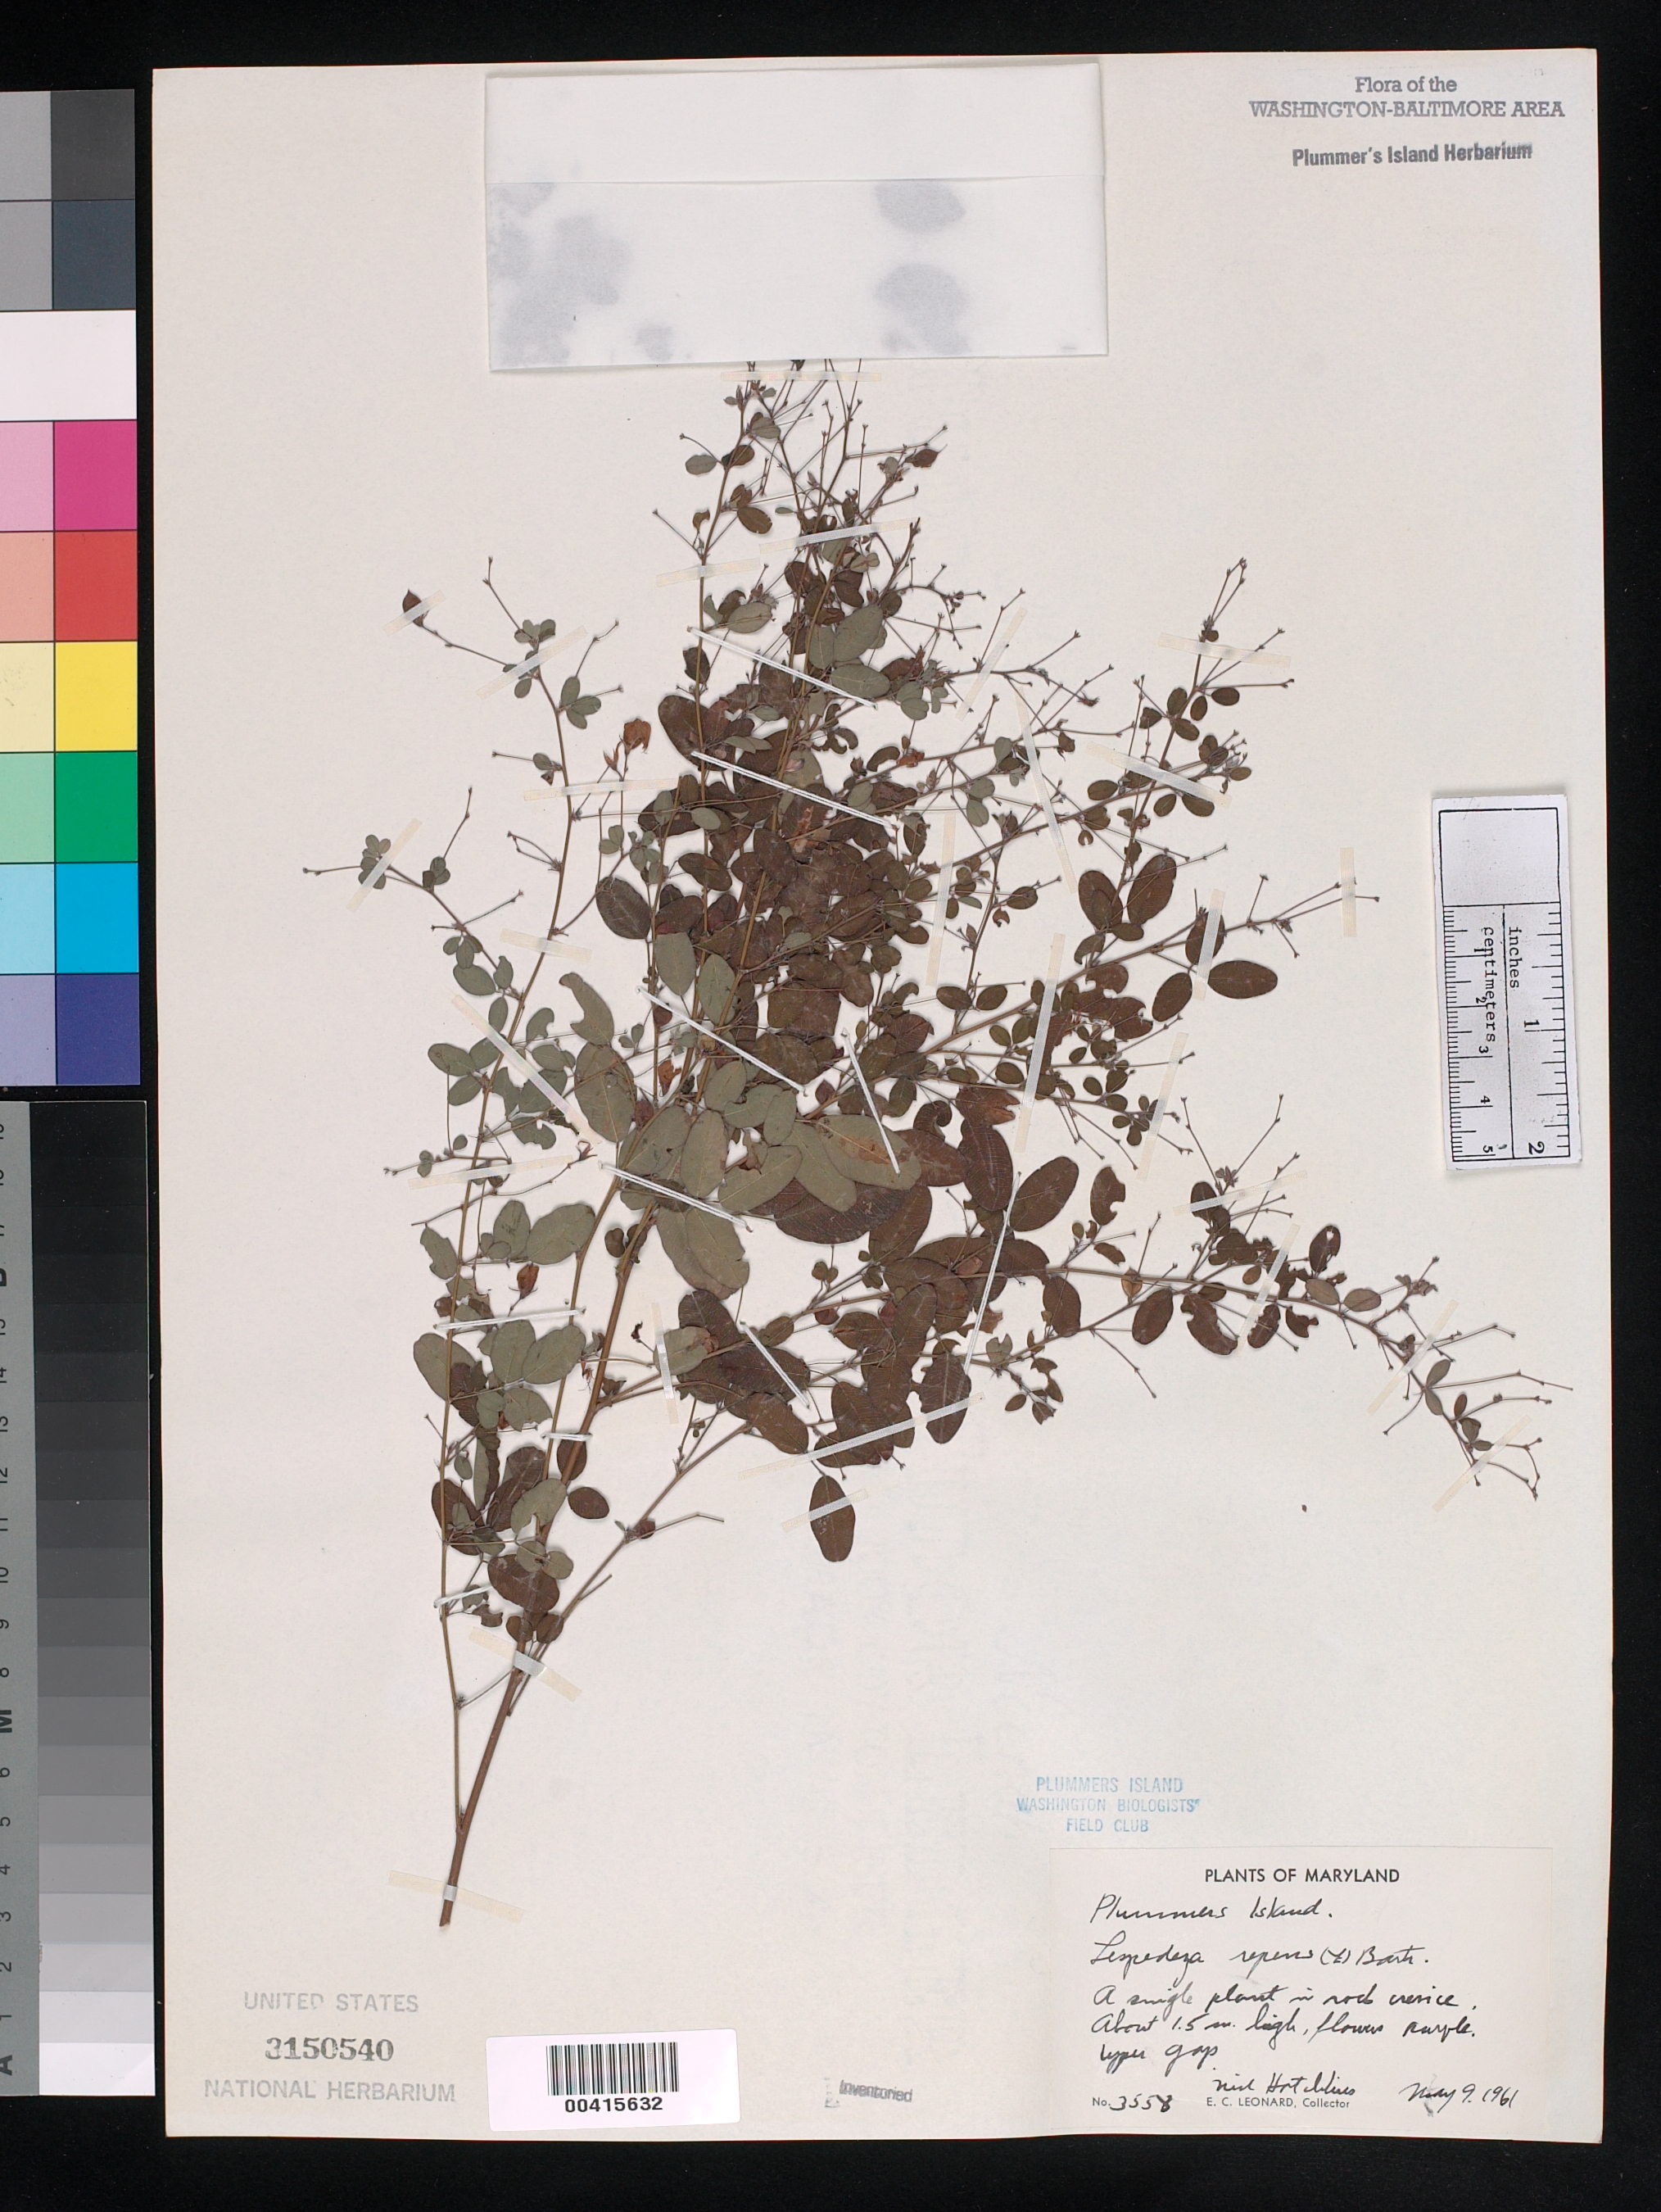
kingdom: Plantae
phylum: Tracheophyta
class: Magnoliopsida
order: Fabales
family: Fabaceae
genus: Lespedeza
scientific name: Lespedeza repens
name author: (L.) W.P.C. Barton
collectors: N. Hotchkiss & E. C. Leonard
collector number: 3558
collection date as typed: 09 May 1961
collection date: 1961-05-09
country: United States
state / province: Maryland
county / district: Montgomery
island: Plummers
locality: Plummer's Island, Upper Gap C. & O. Canal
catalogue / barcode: US 3150540